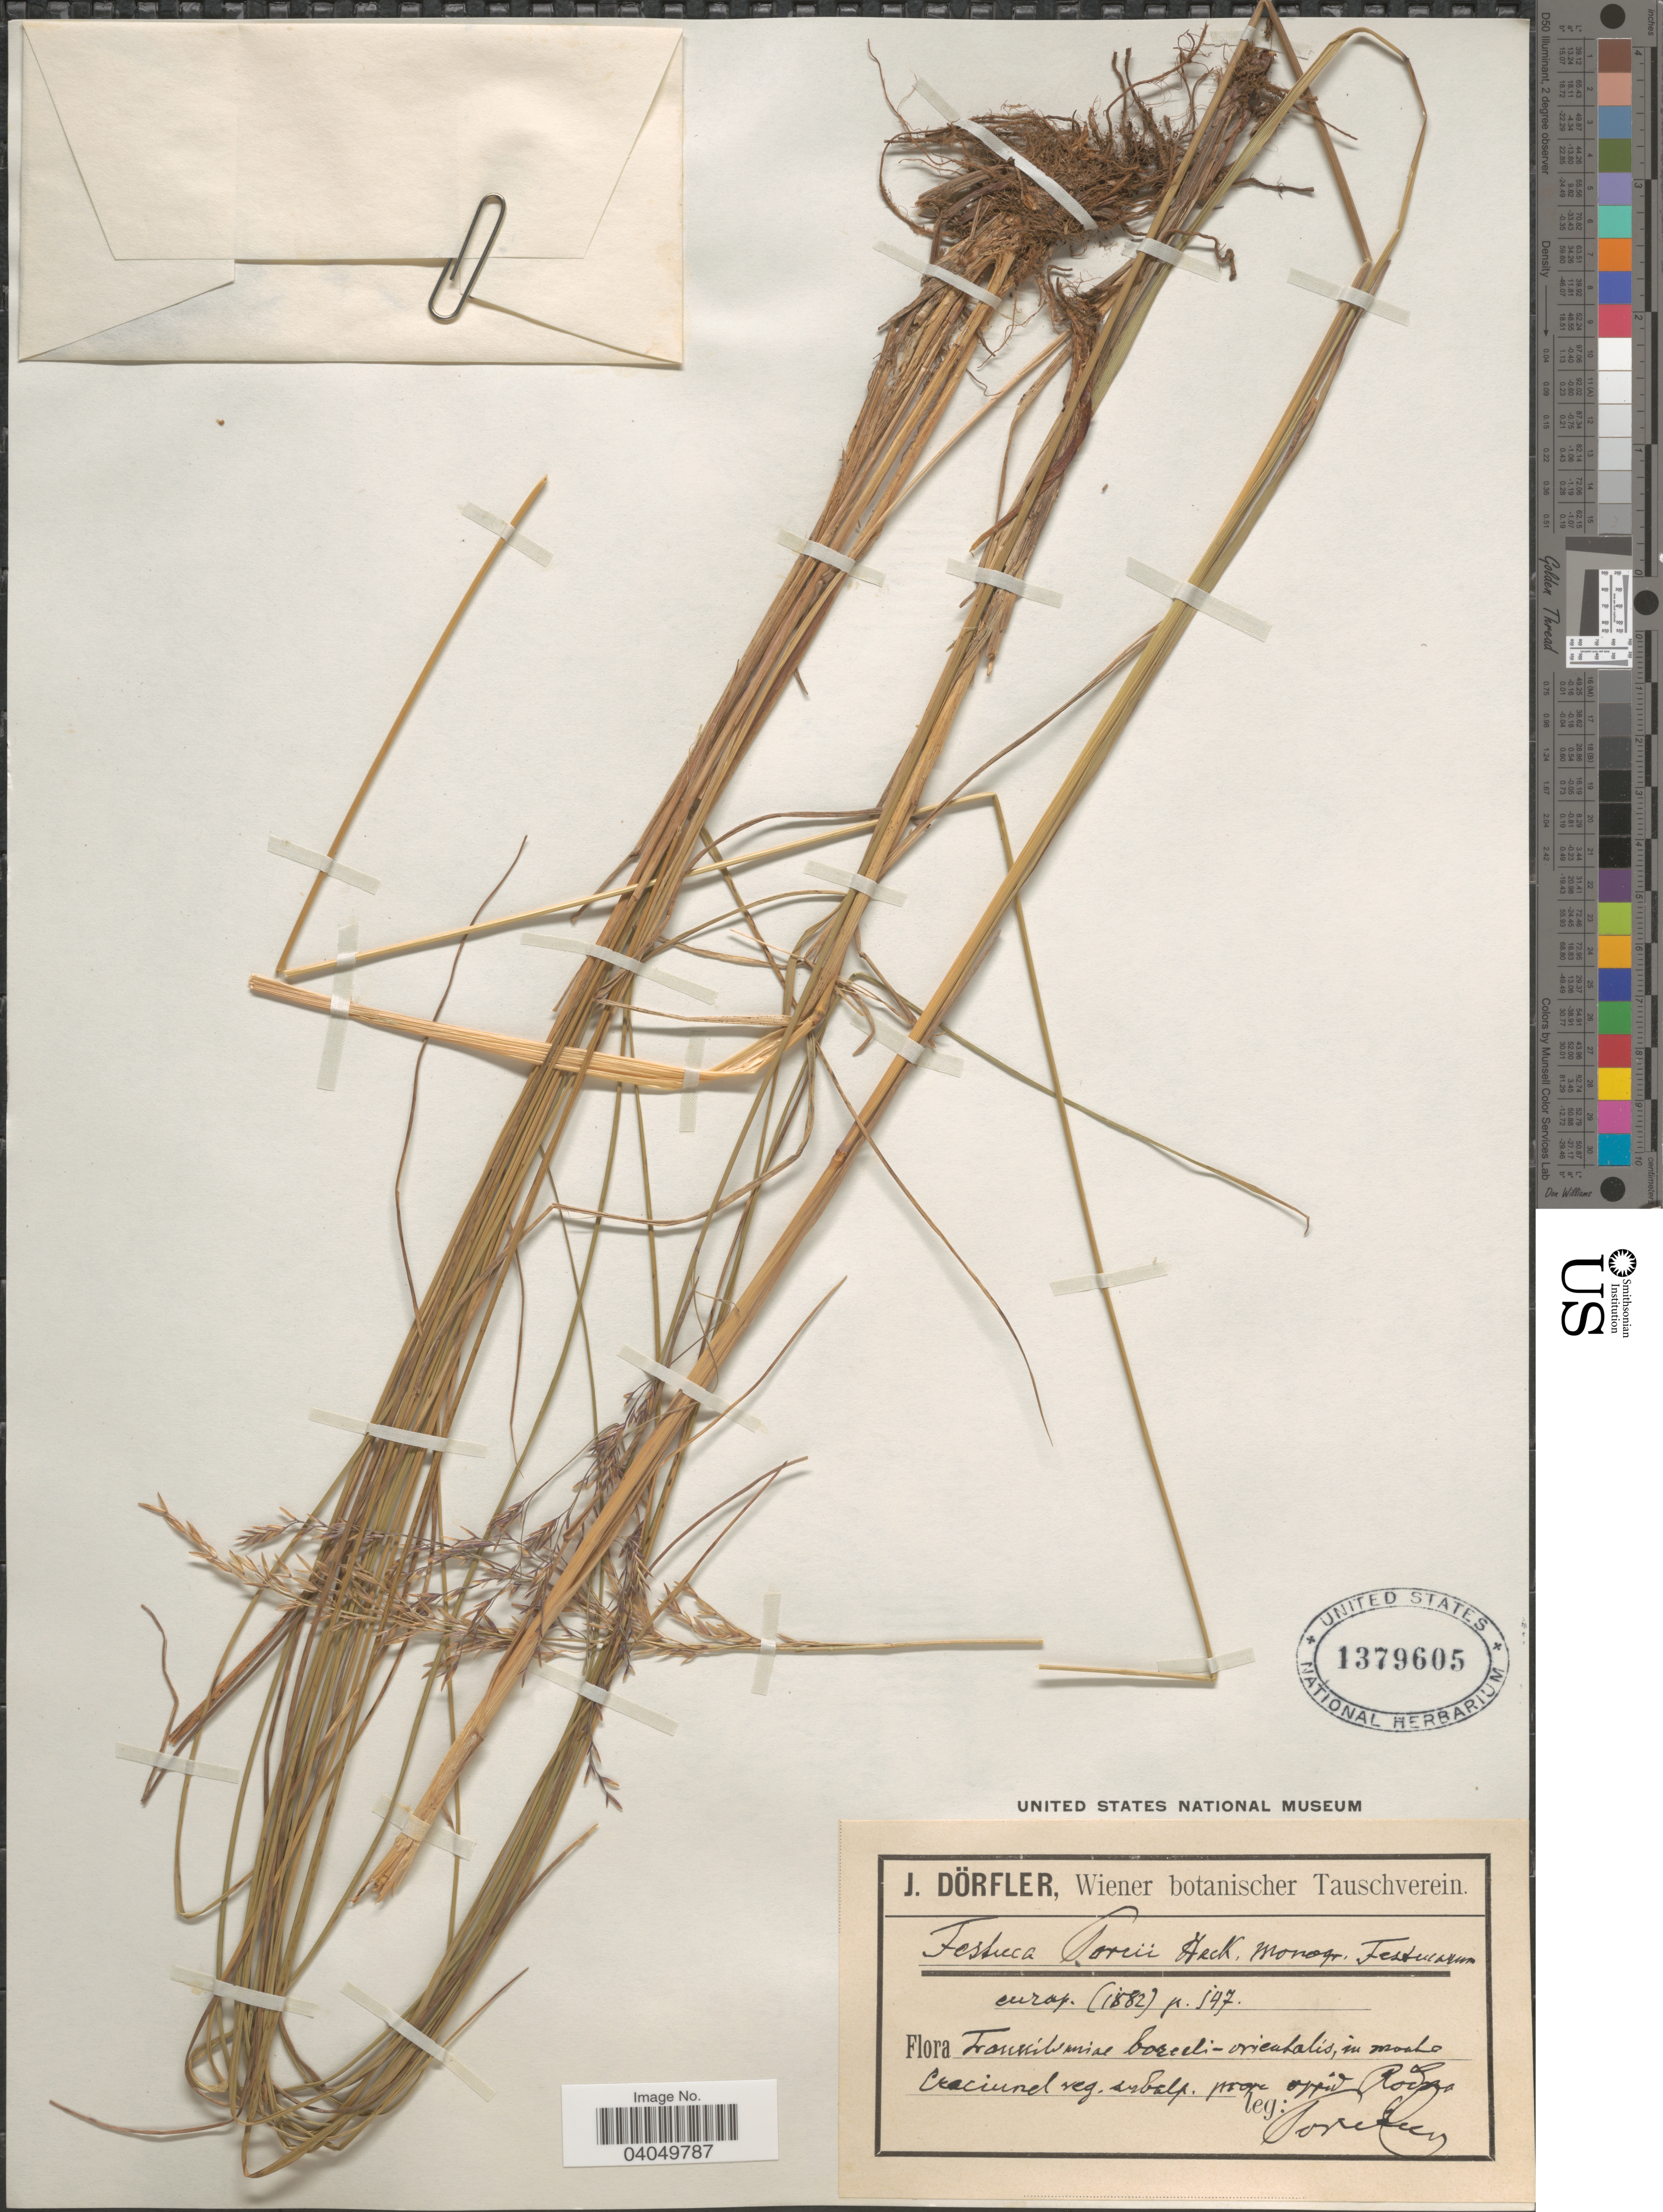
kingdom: Plantae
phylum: Tracheophyta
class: Liliopsida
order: Poales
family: Poaceae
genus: Festuca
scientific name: Festuca porcii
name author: Hack.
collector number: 547?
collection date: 1882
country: Romania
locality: Europ. Transsilvaniae boreali-orientalis, in monte Crăciunel reg. subalp. prope oppid Rodna.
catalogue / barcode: US 1379605